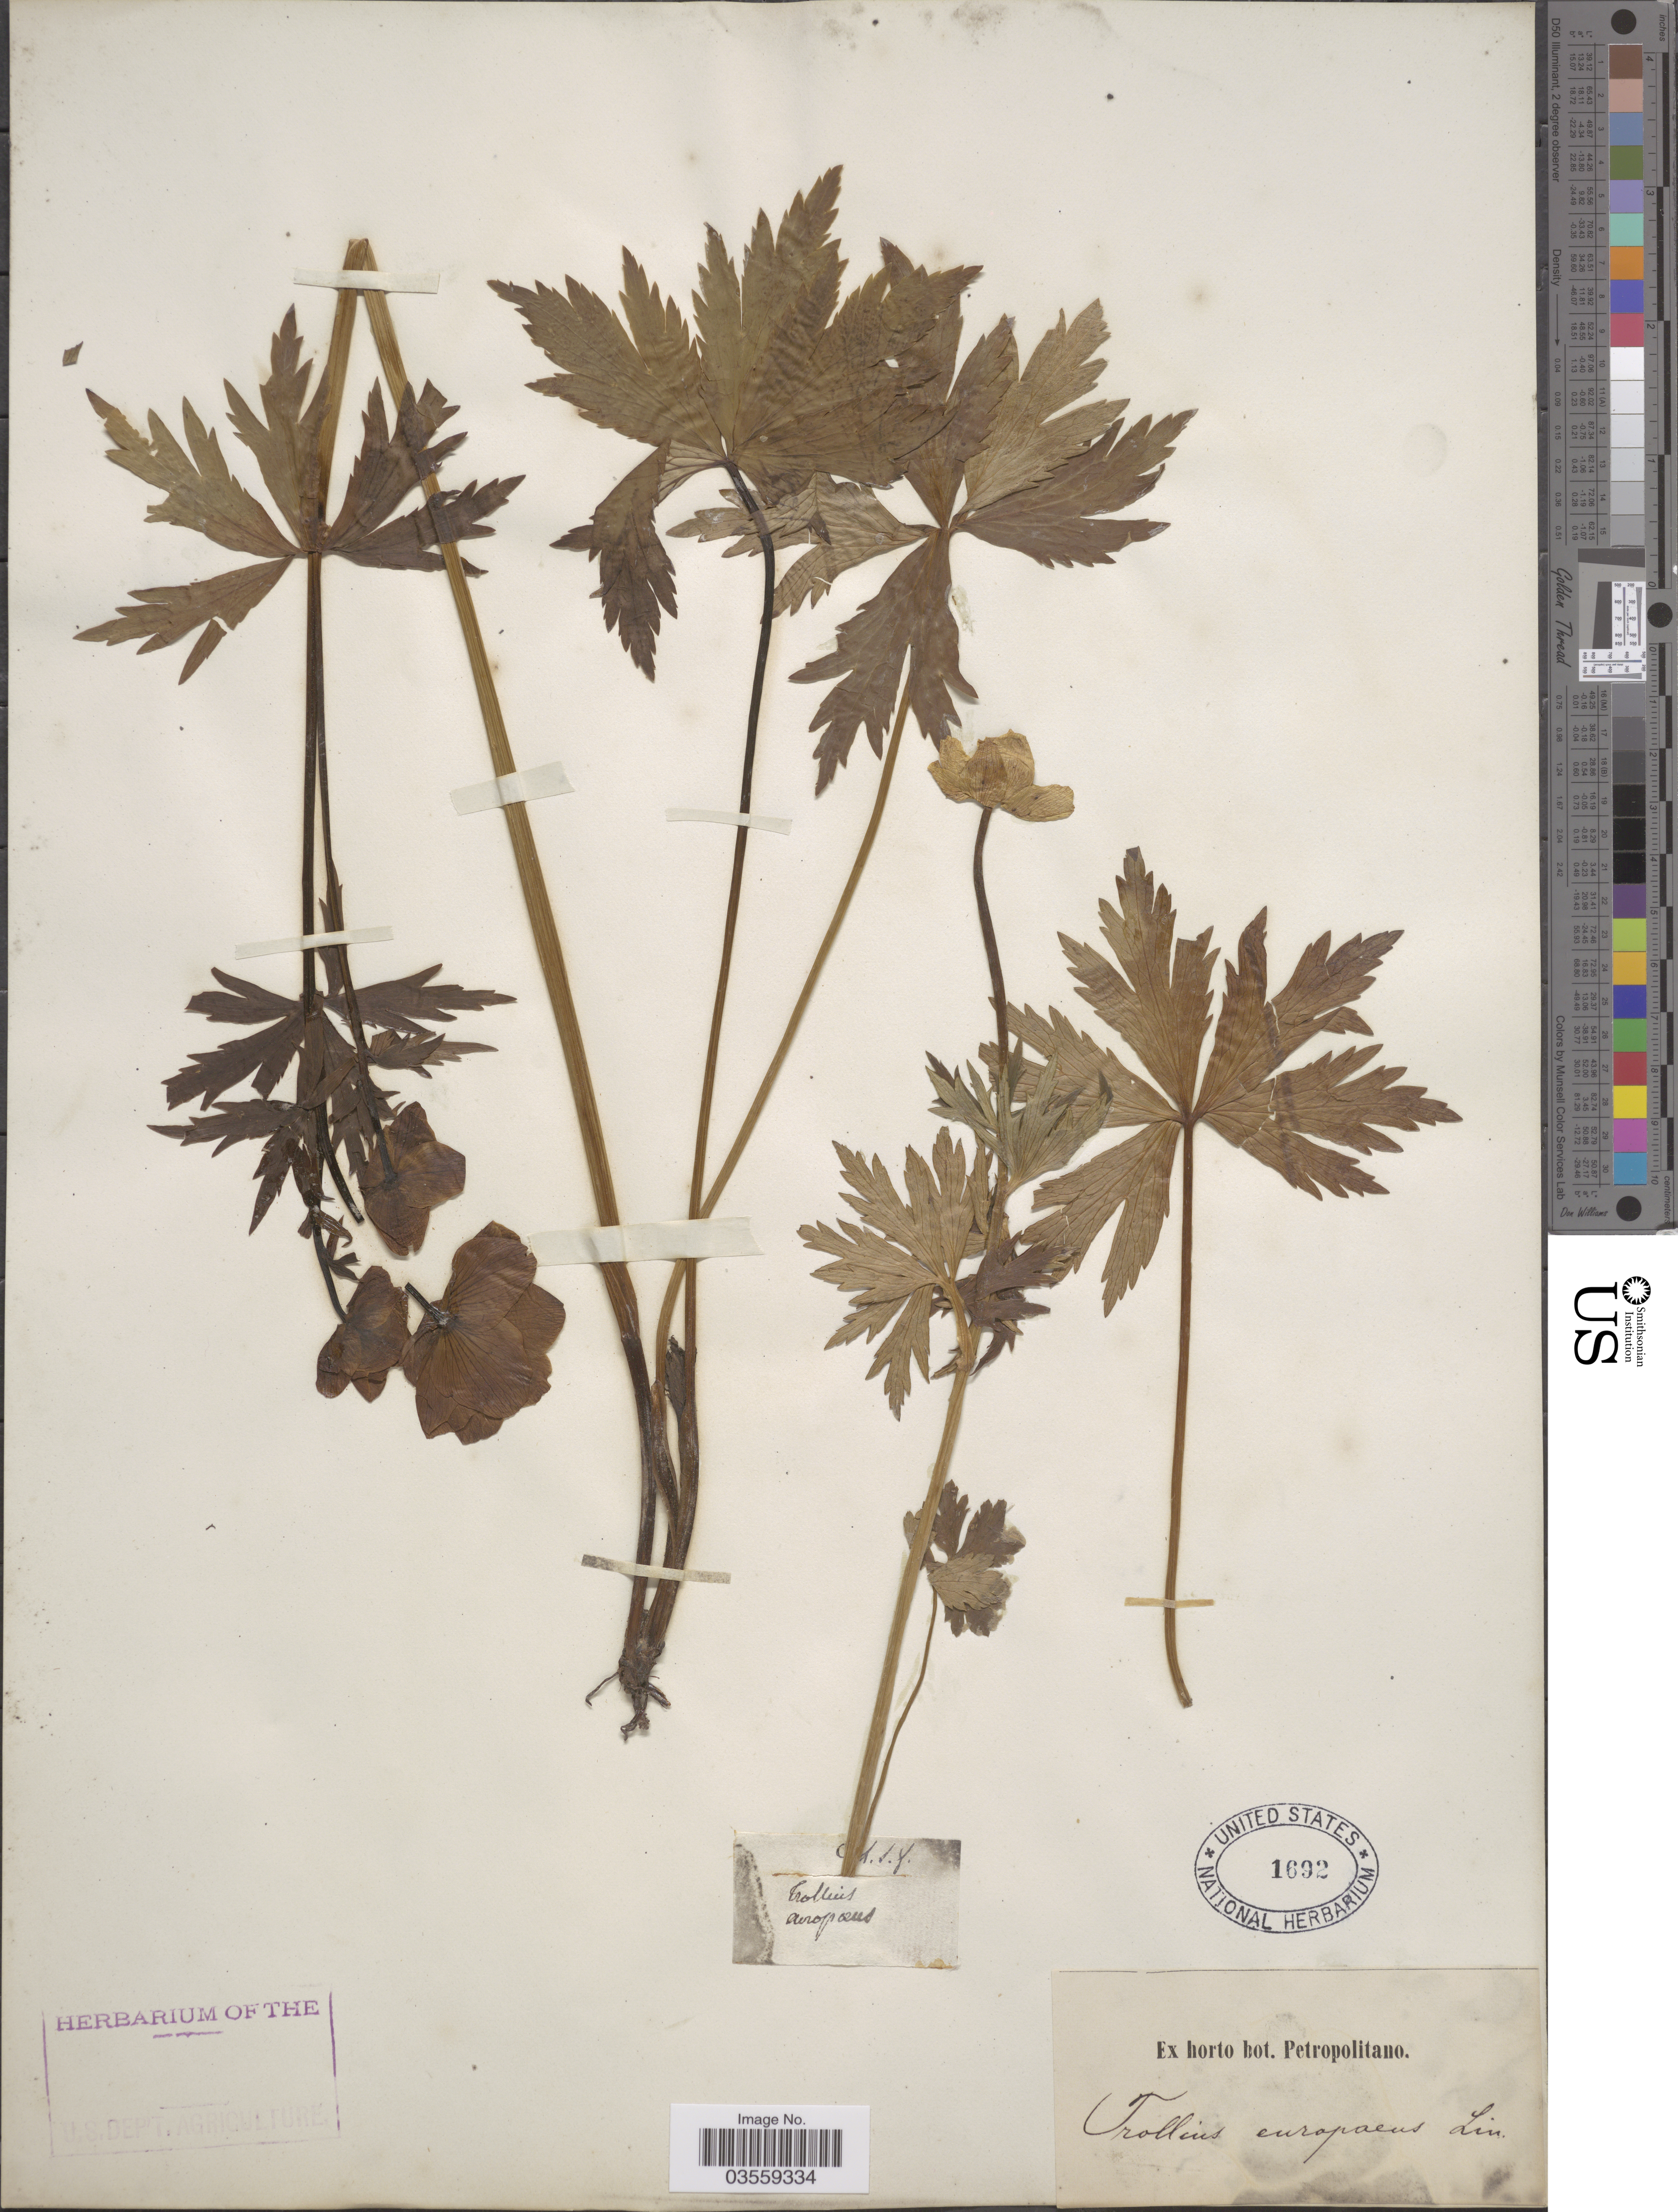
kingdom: Plantae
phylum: Tracheophyta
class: Magnoliopsida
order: Ranunculales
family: Ranunculaceae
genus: Trollius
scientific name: Trollius europaeus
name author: L.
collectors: ex Horto Bot. Petropolitano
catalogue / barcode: US 1692